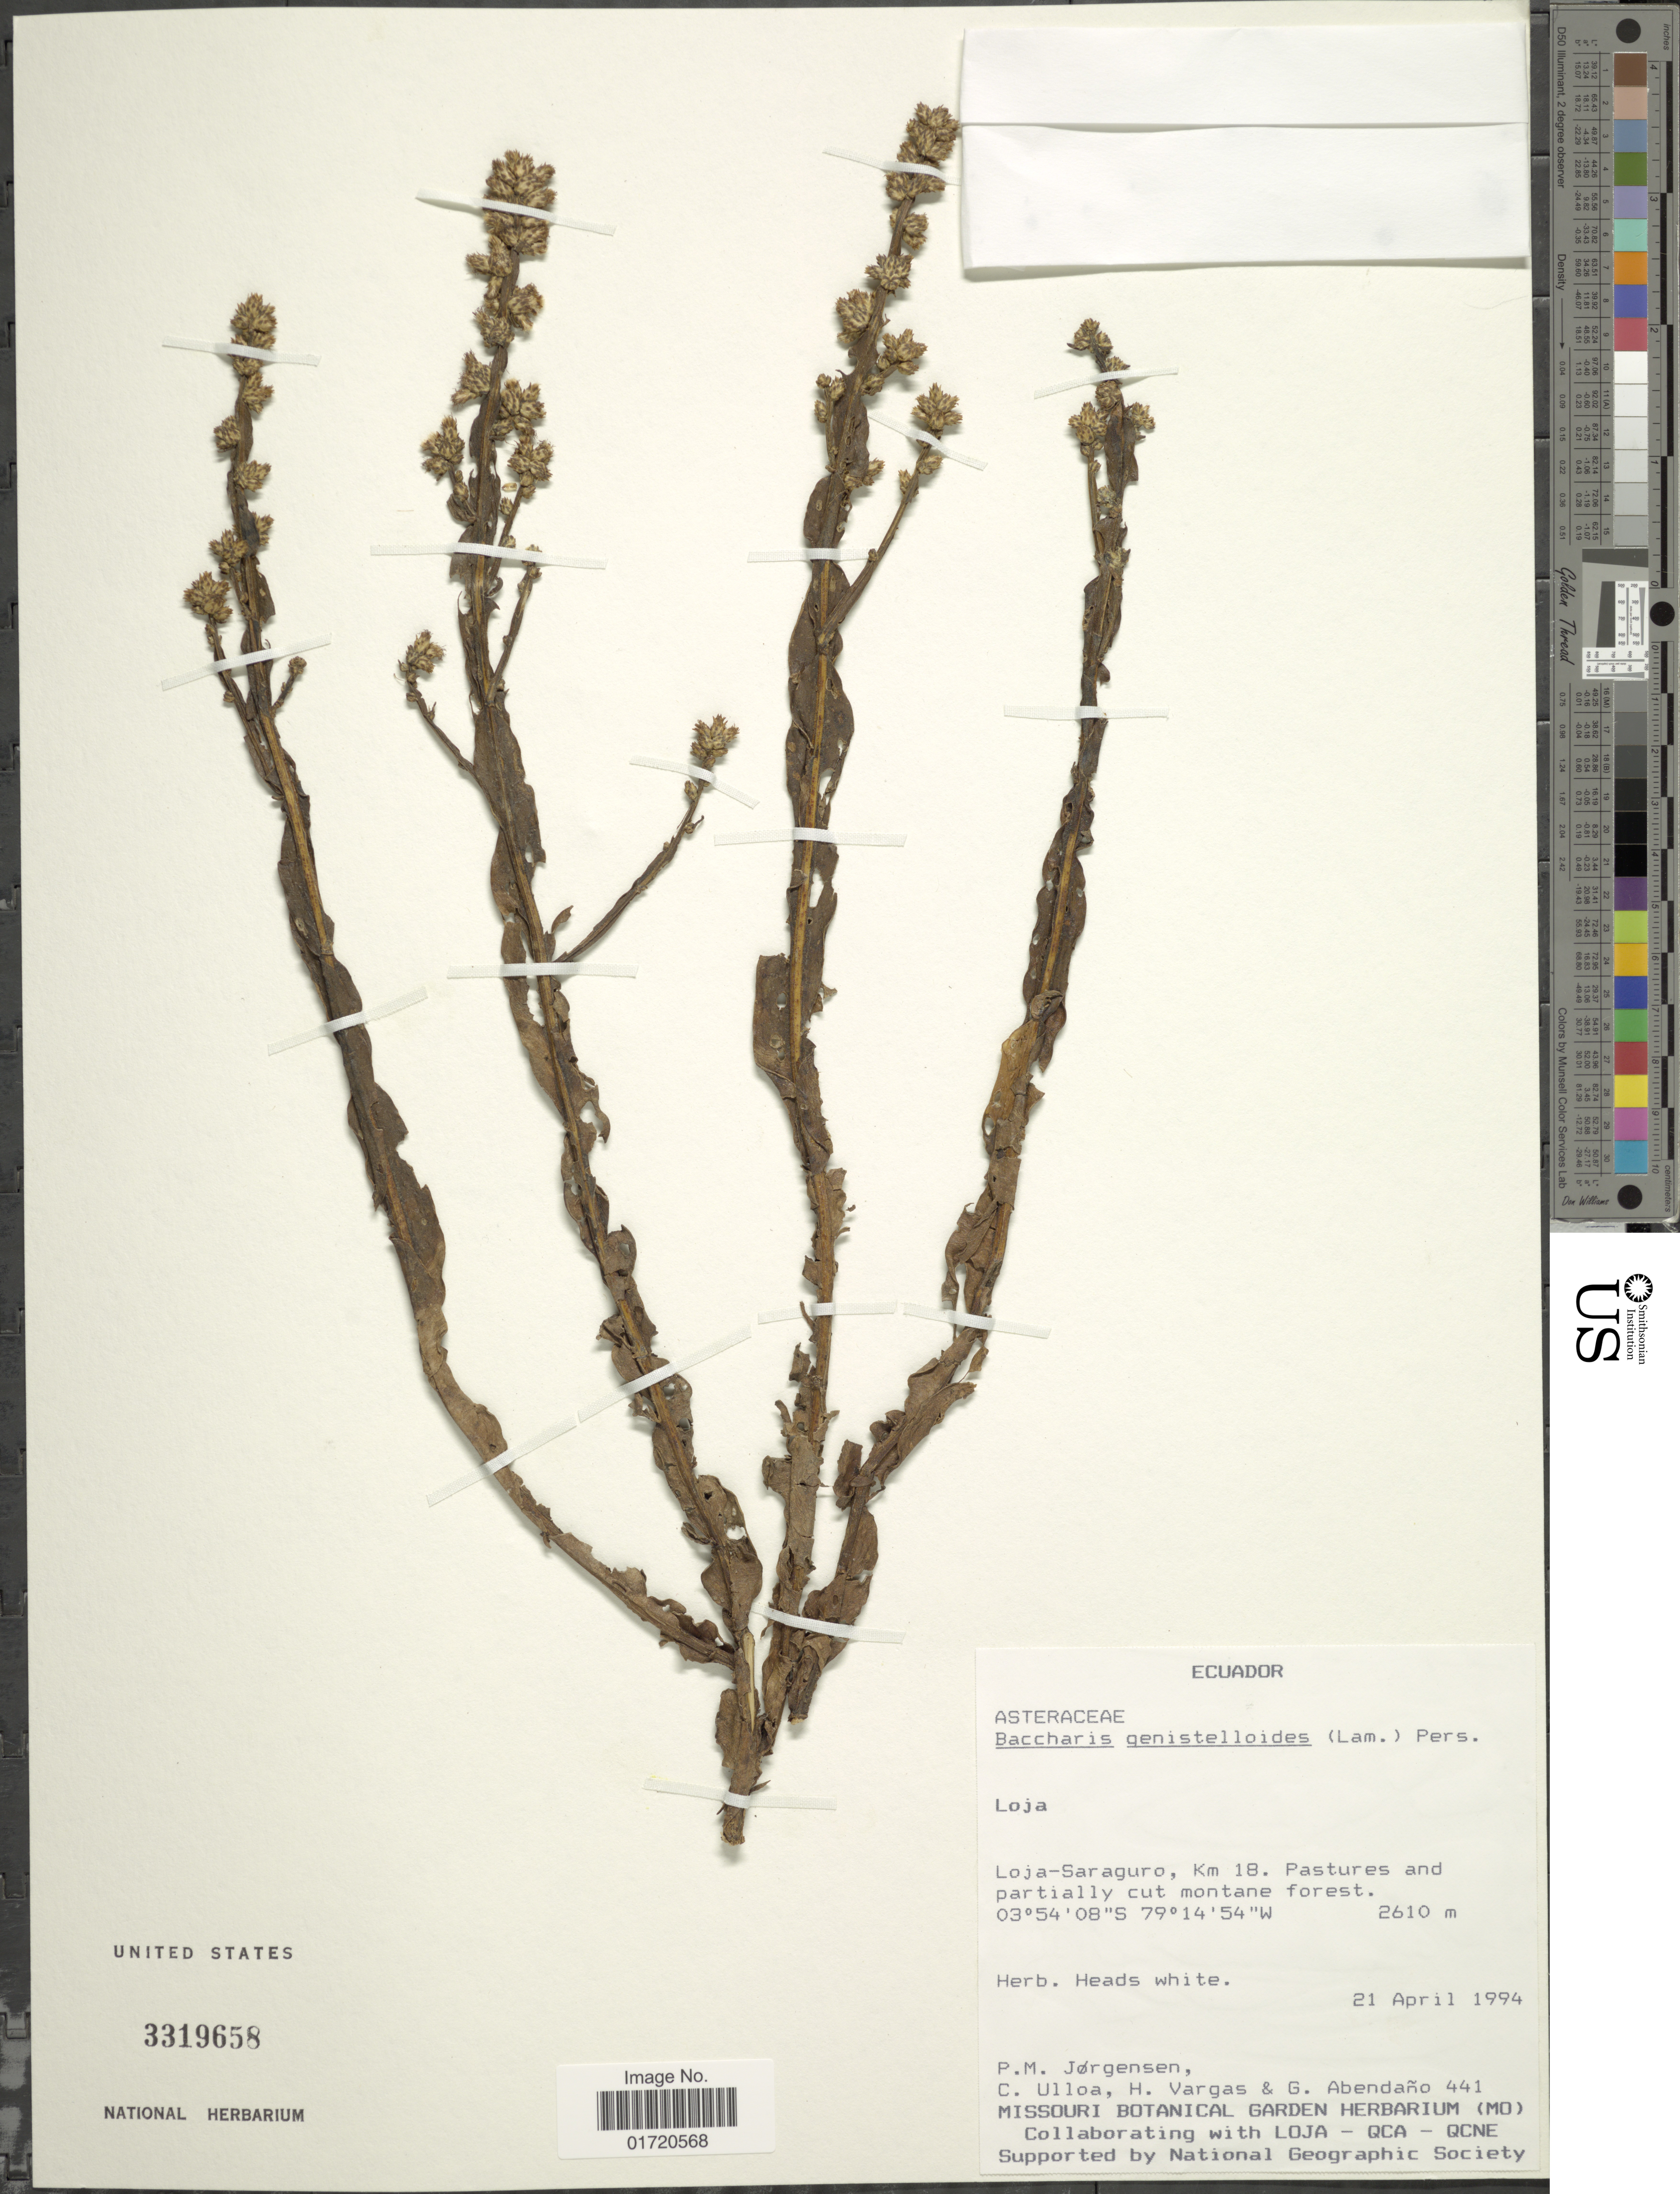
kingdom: Plantae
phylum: Tracheophyta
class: Magnoliopsida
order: Asterales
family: Asteraceae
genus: Baccharis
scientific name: Baccharis genistelloides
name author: (Lam.) Pers.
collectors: P. Jørgensen, C. Ulloa, H. Vargas & G. Abendaño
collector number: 441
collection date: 1994-04-21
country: Ecuador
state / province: Loja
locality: Loja-Saraguro, Km 19.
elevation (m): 2610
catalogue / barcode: US 3319658